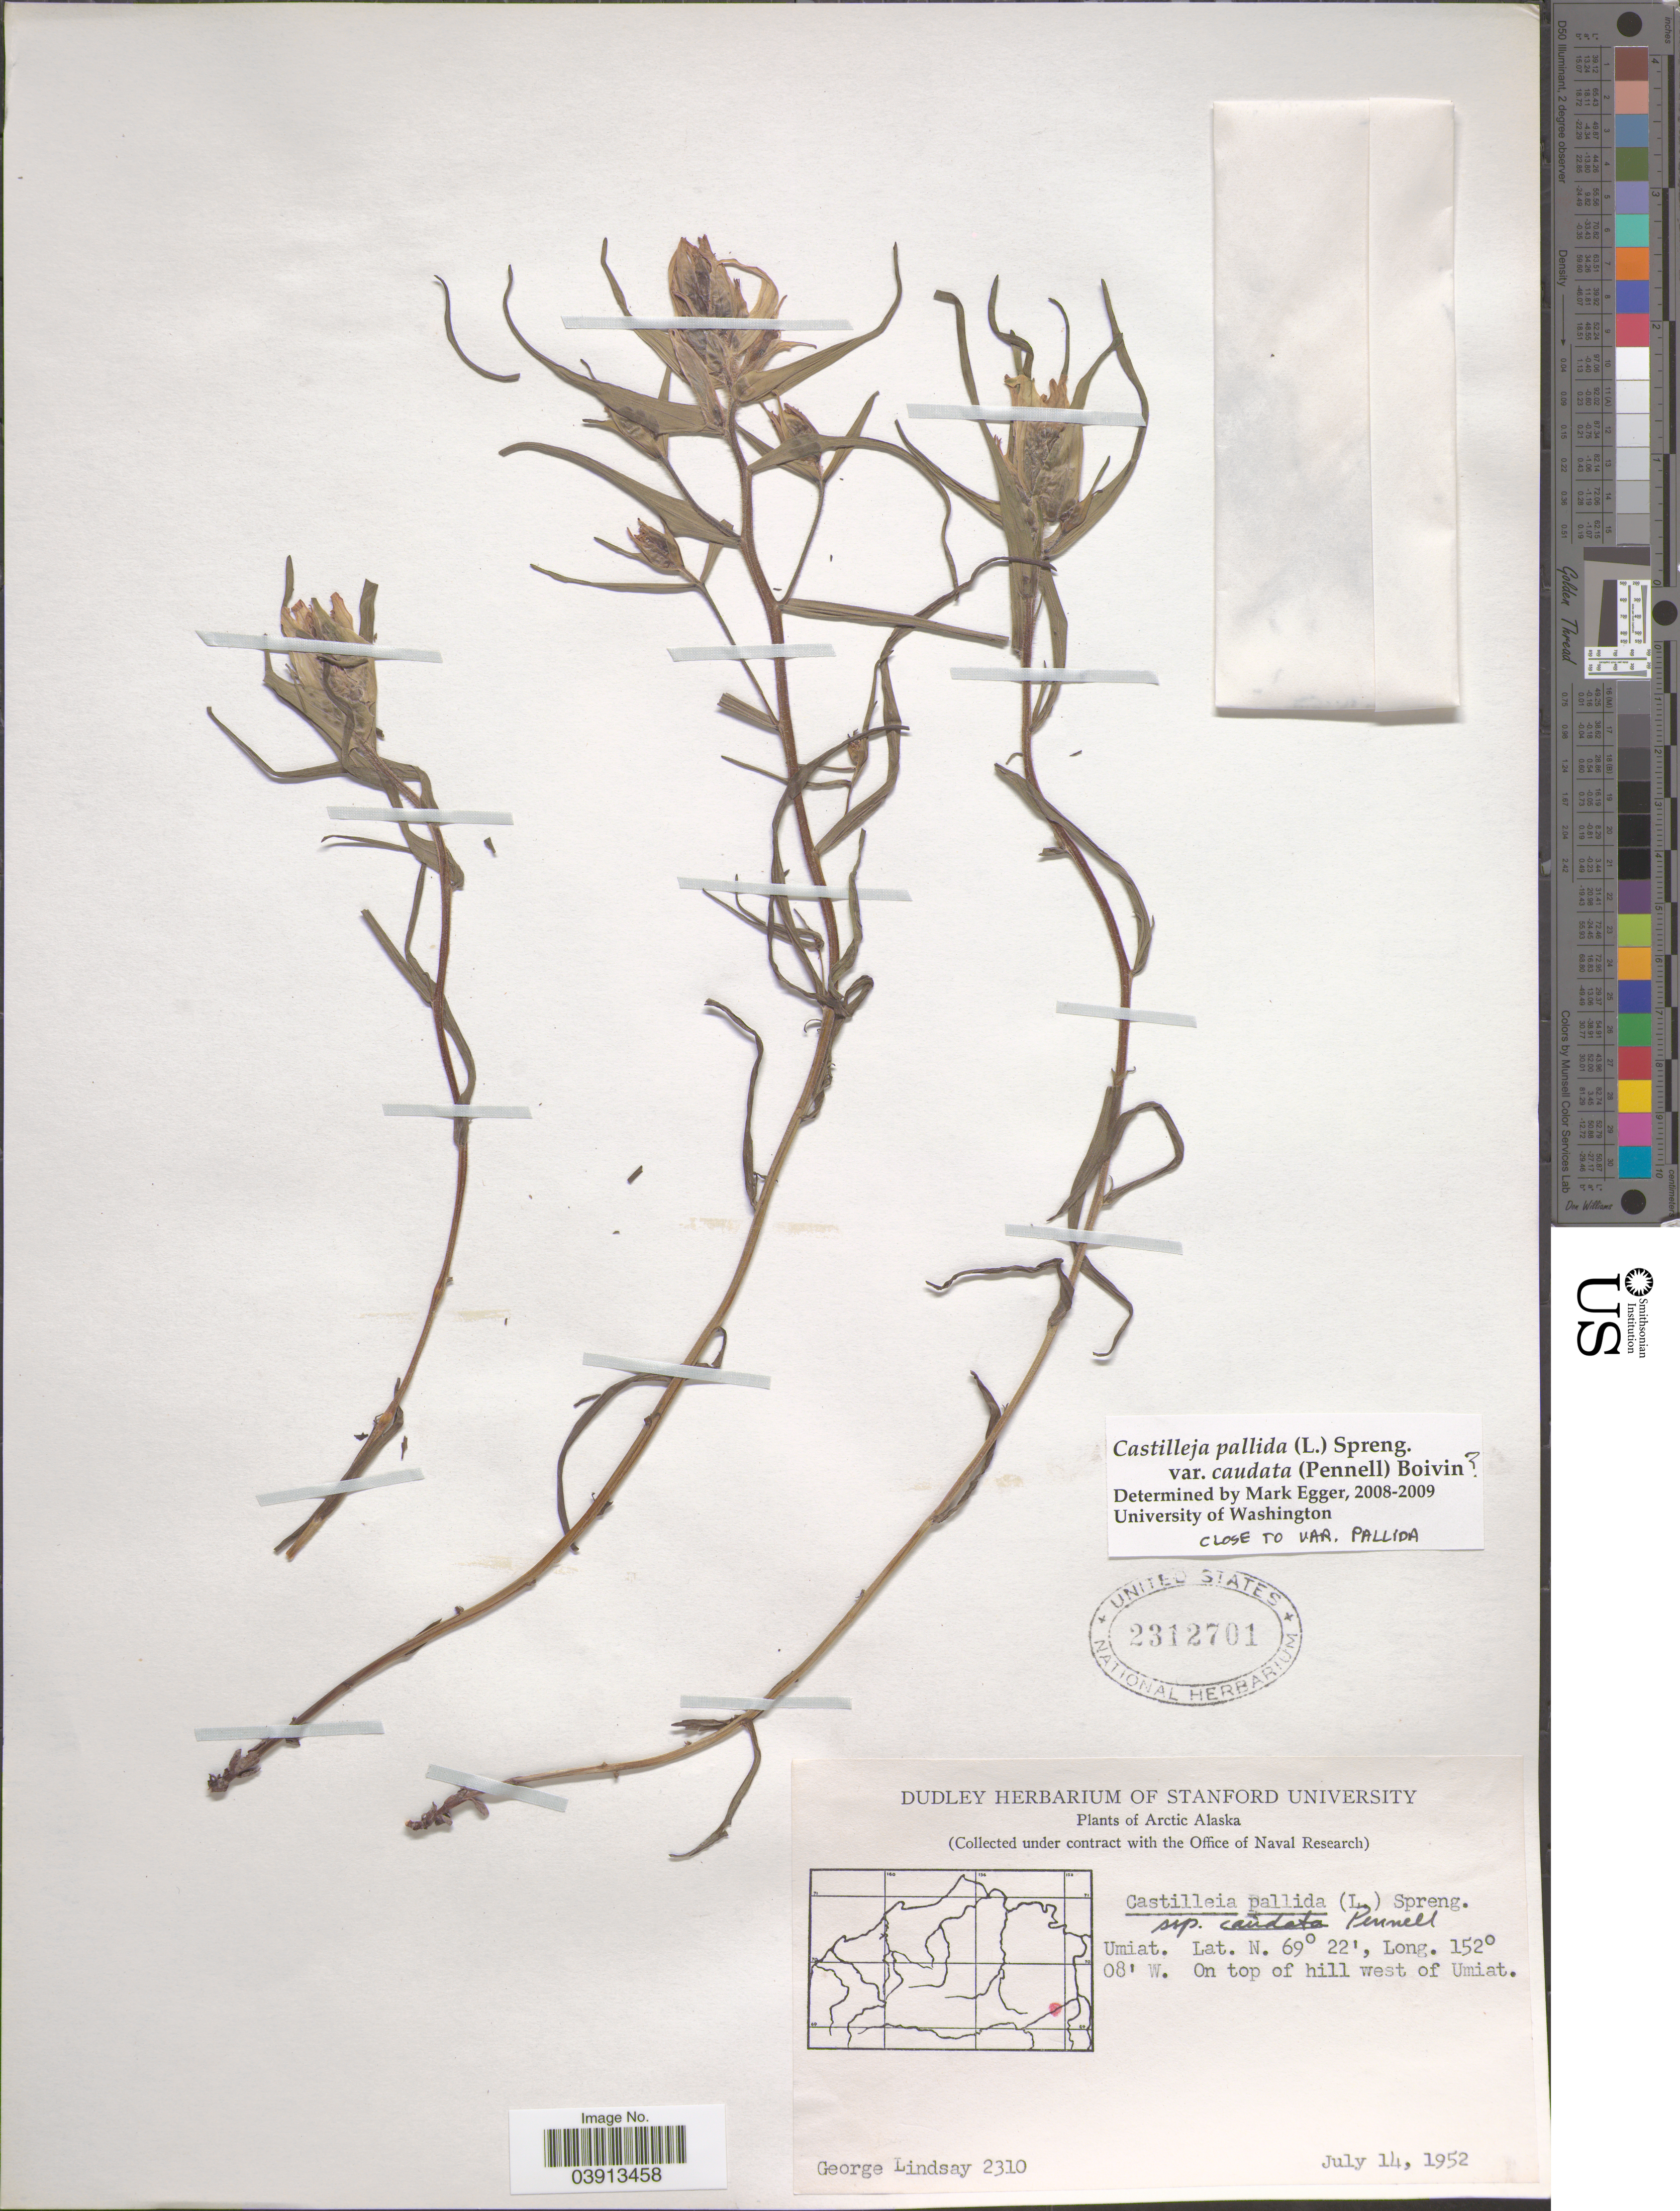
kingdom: Plantae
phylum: Tracheophyta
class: Magnoliopsida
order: Lamiales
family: Orobanchaceae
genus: Castilleja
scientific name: Castilleja pallida var. caudata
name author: (Pennell) B. Boivin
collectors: G. Lindsay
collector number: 2310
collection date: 1952-07-14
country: United States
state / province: Alaska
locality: Arctic Alaska. Umiat. On top of hill west of Umiat.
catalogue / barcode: US 2312701